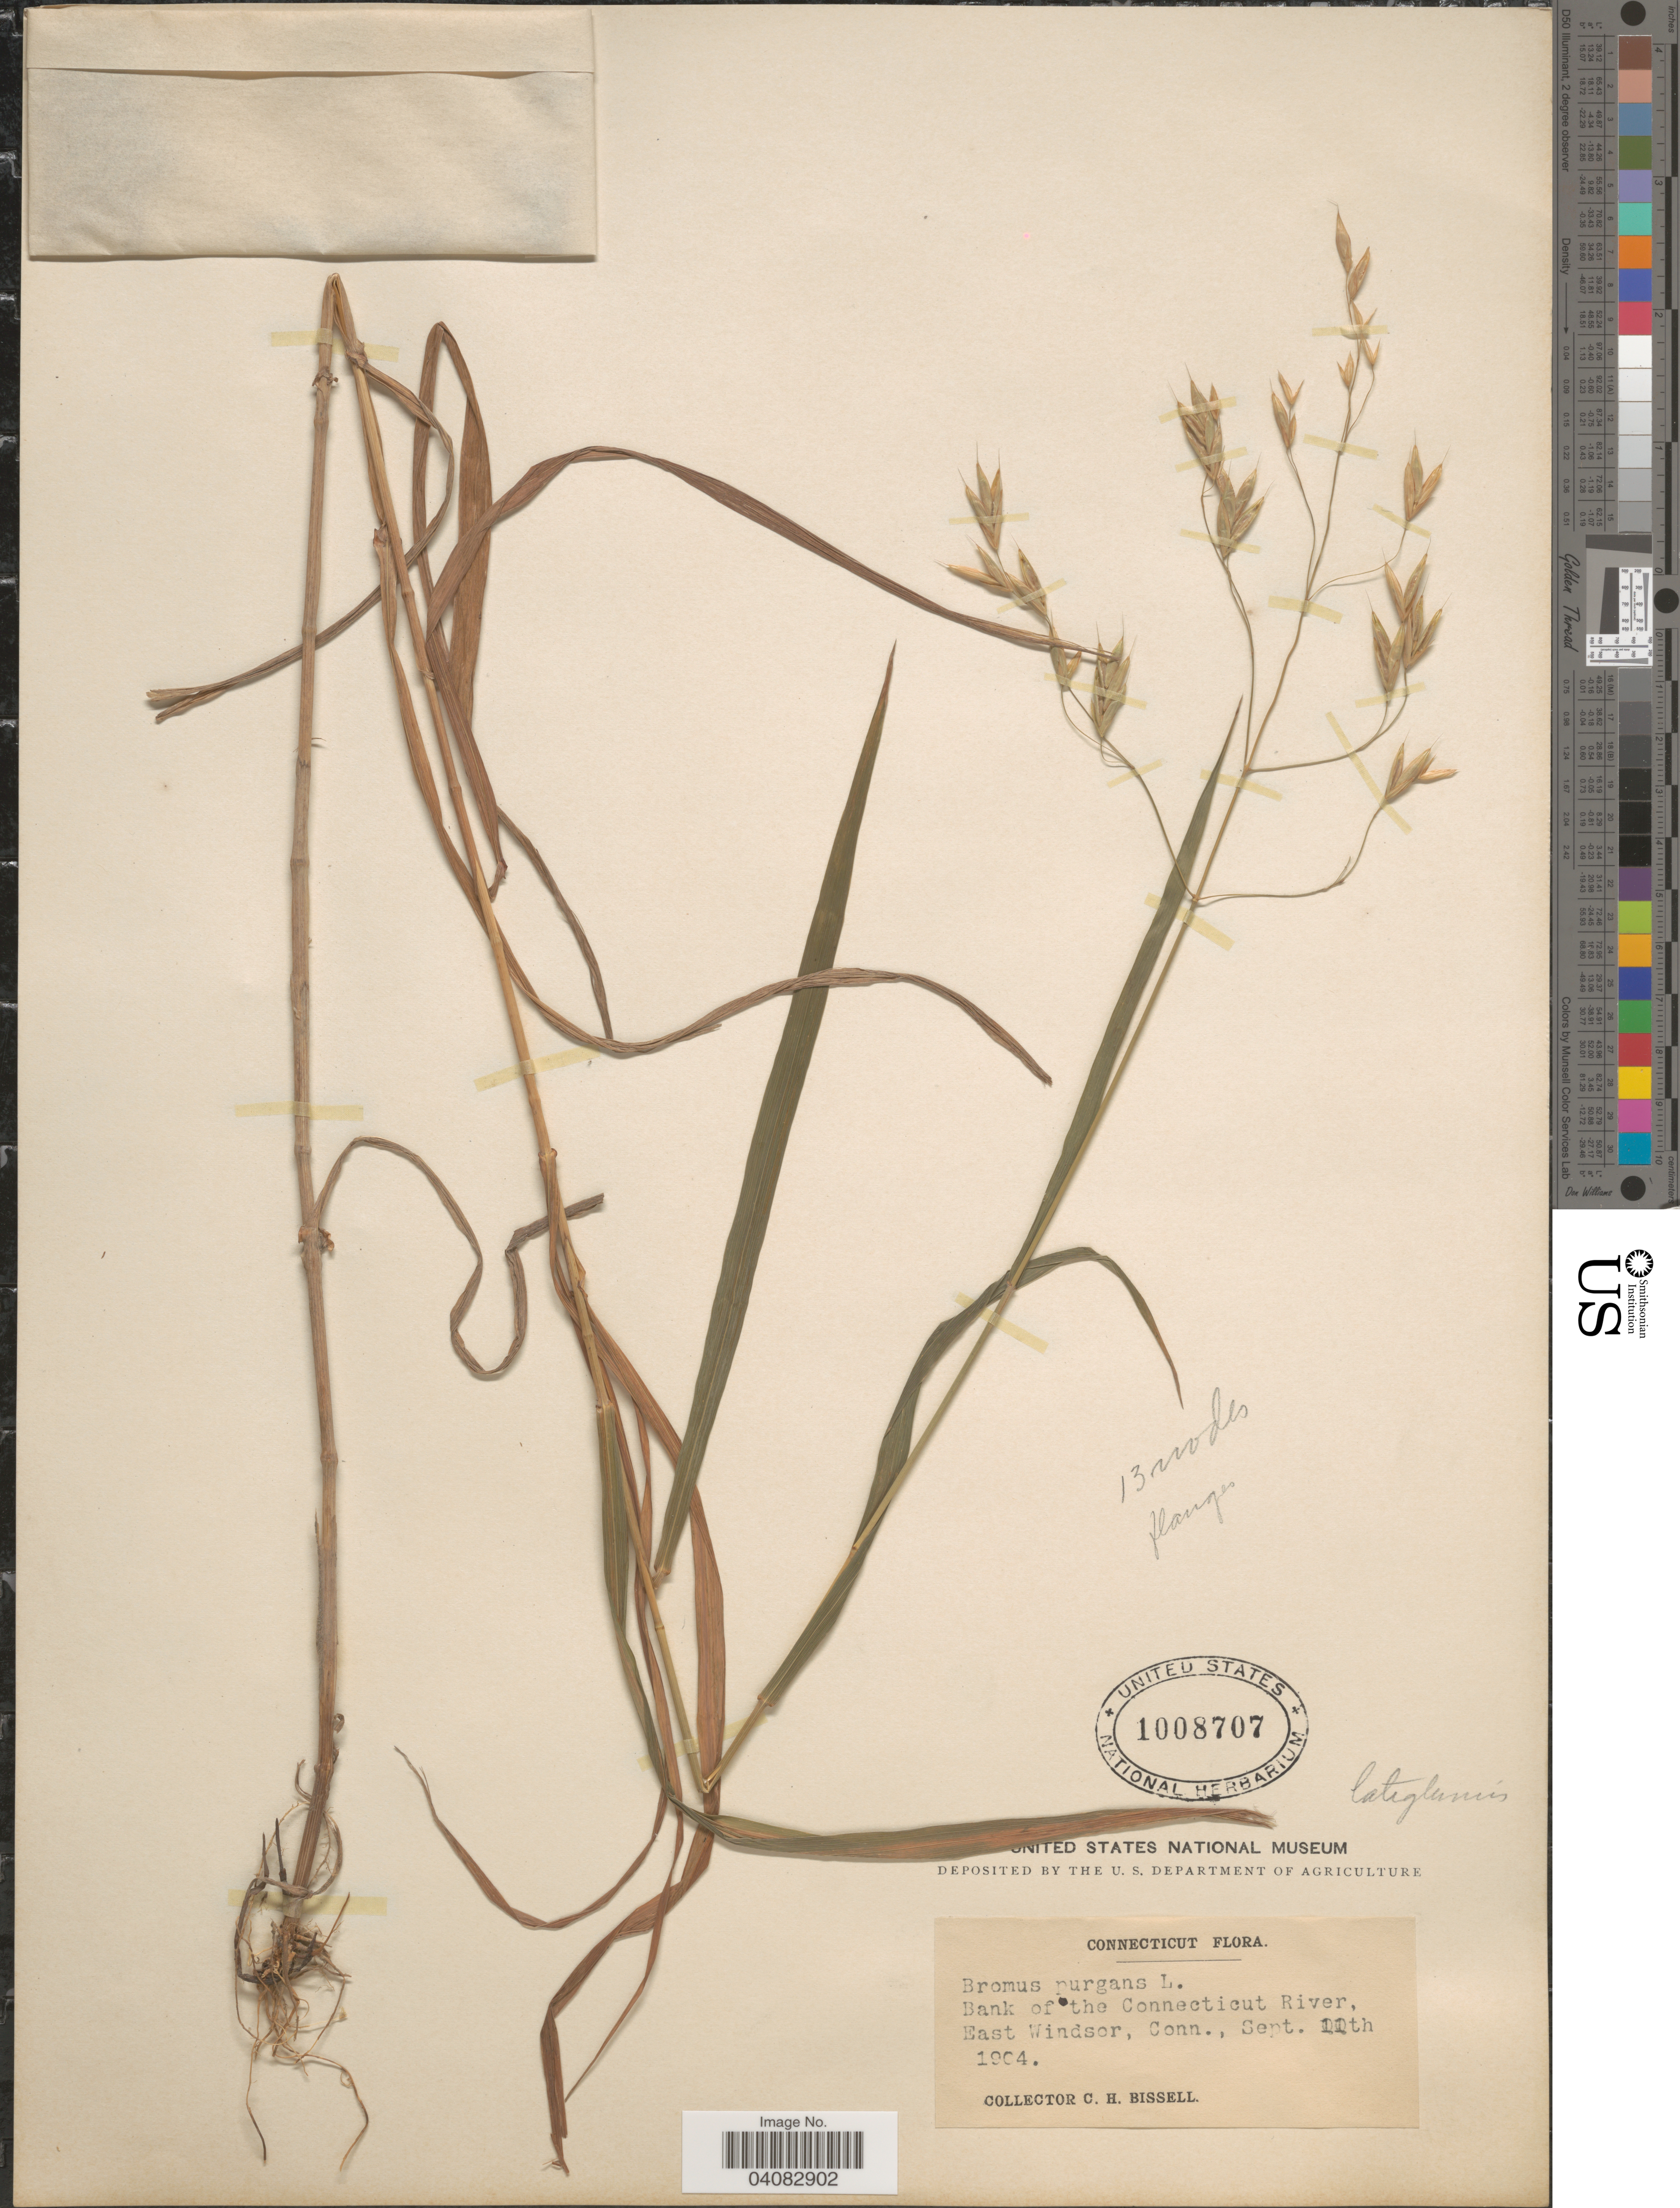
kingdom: Plantae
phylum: Tracheophyta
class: Liliopsida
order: Poales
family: Poaceae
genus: Bromus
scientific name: Bromus latiglumis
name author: (Scribn. ex Shear) Hitchc.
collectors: C. Bissell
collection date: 1904-09-11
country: United States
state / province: Connecticut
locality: Bank of the Connecticut River, East Windsor.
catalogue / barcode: US 1008707